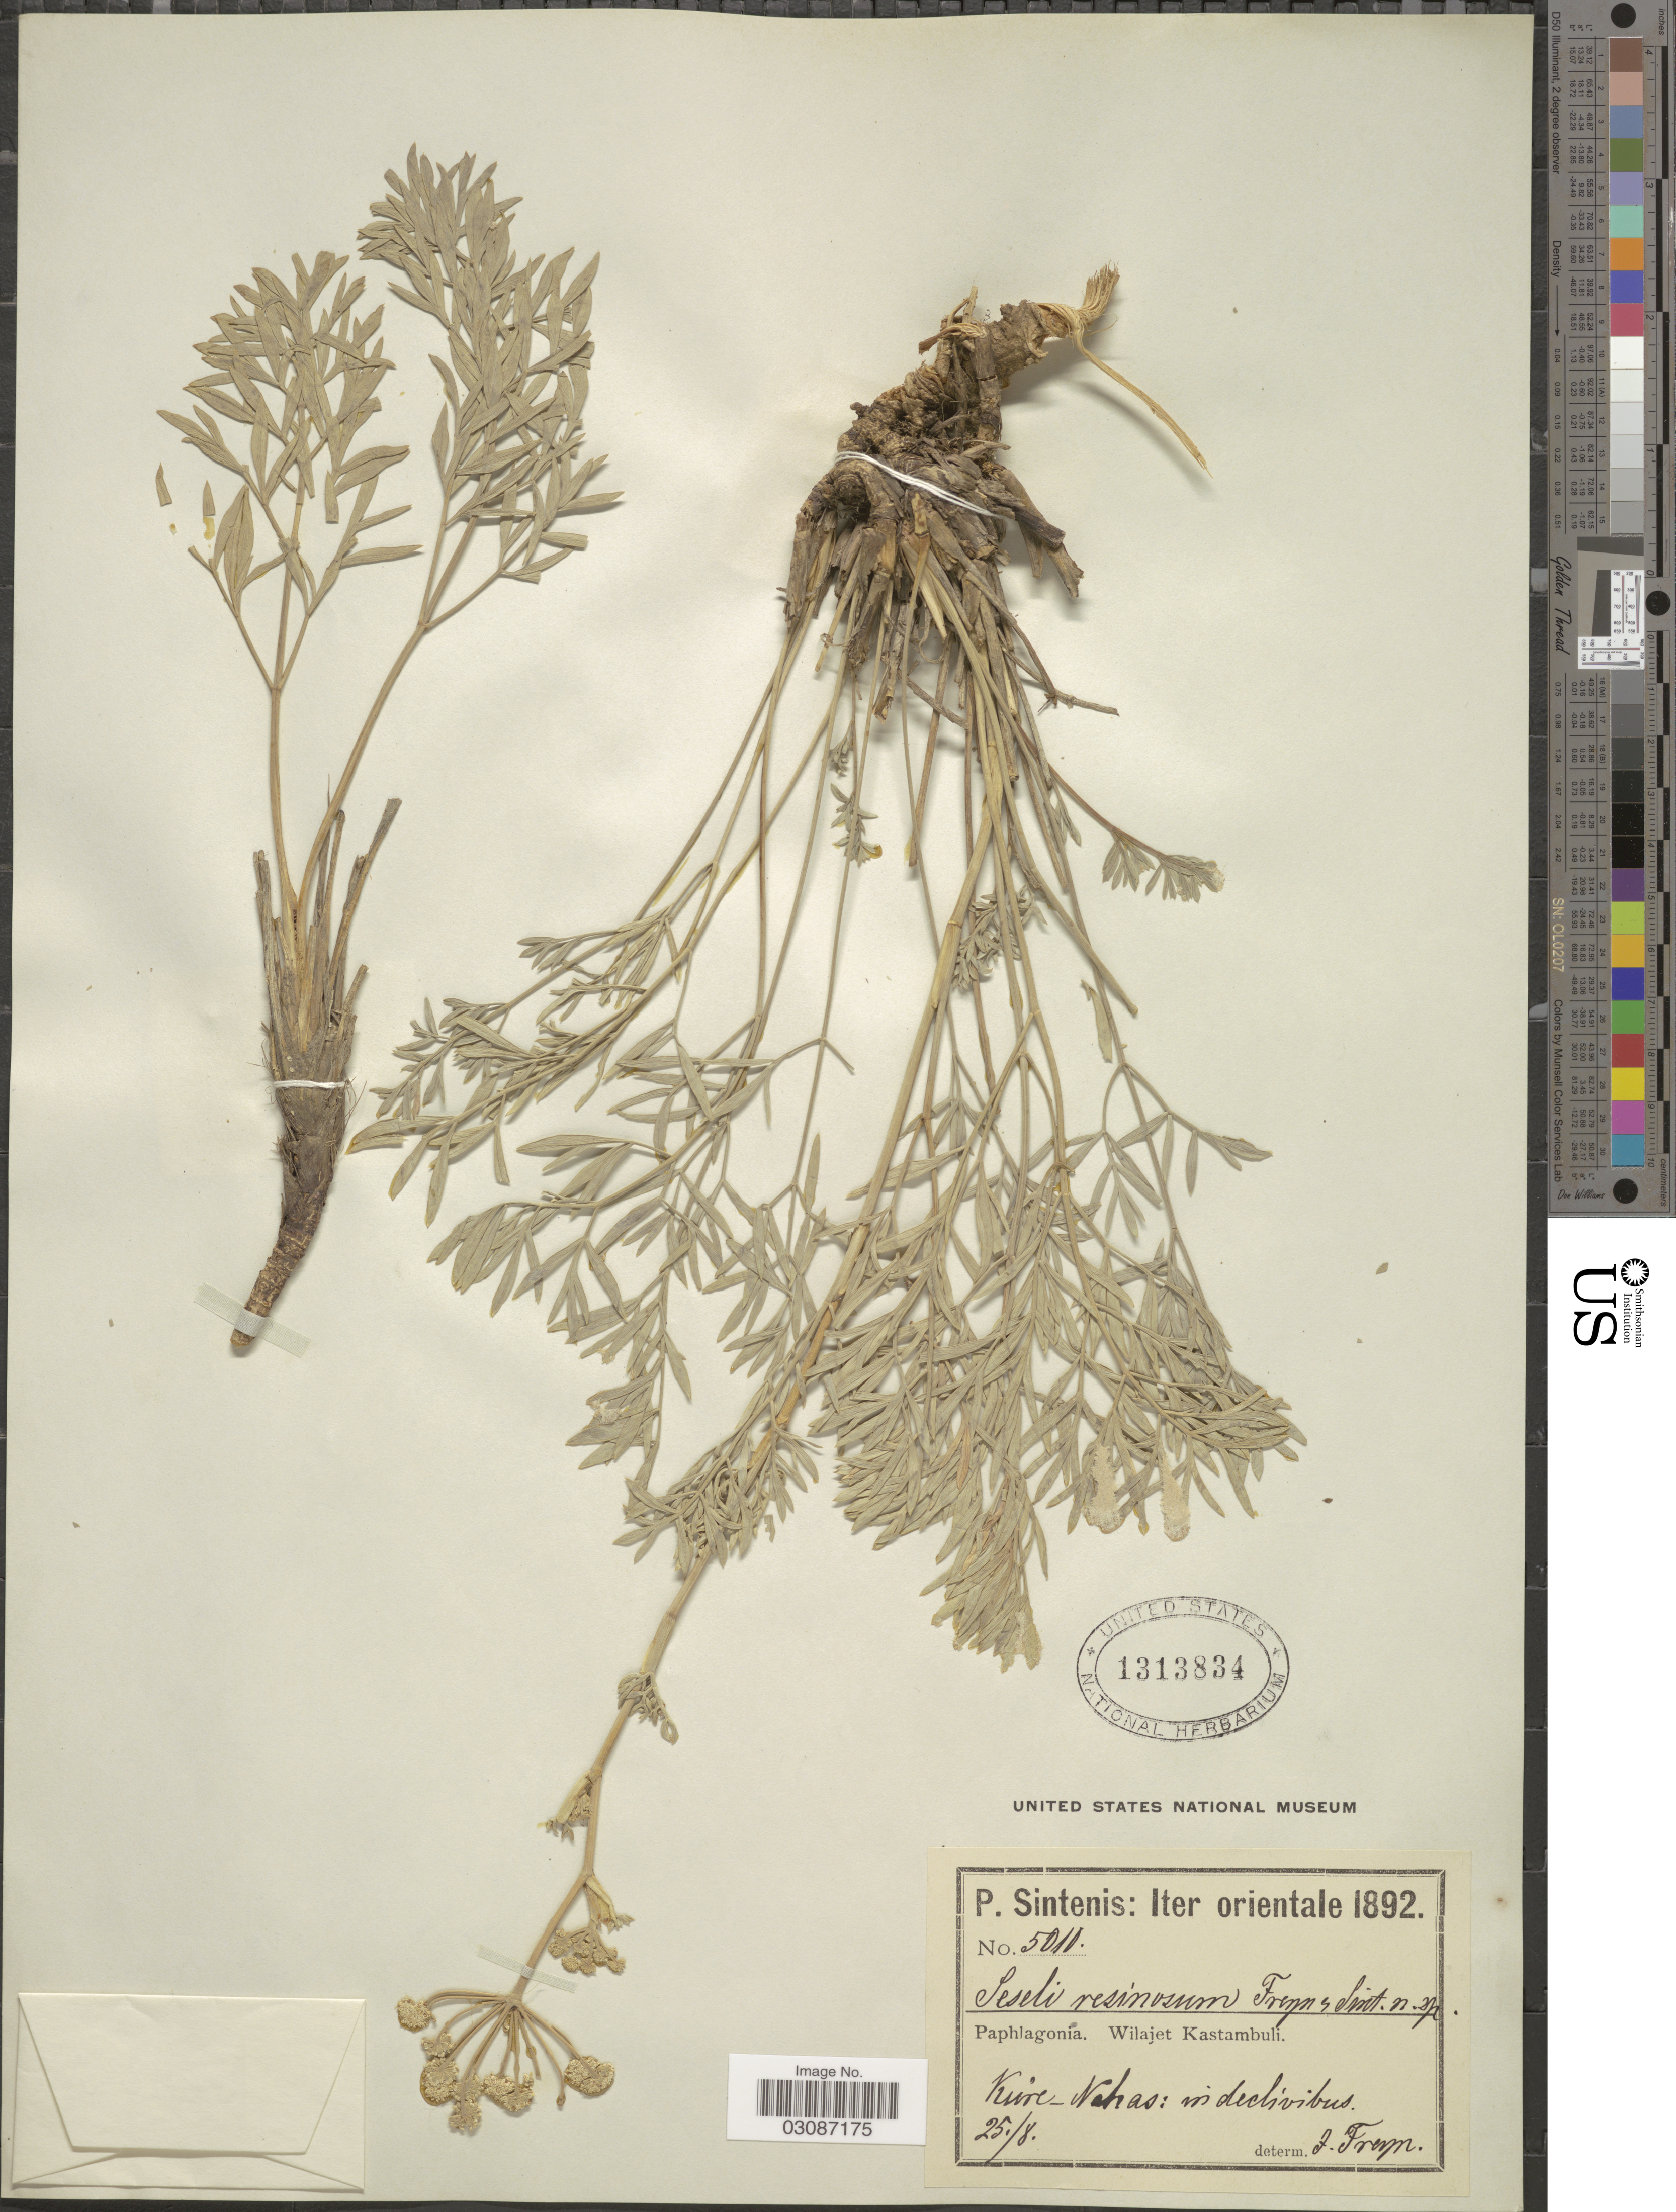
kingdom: Plantae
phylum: Tracheophyta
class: Magnoliopsida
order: Apiales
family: Apiaceae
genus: Seseli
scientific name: Seseli resinosum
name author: Freyn & Sint.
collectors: P. Sintenis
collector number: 5010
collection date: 1892-08-25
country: Turkey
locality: Orientale. Paphlagonia. Wilajet Kastambuli. Kure-Nahas: in declivibus.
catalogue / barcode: US 1313834